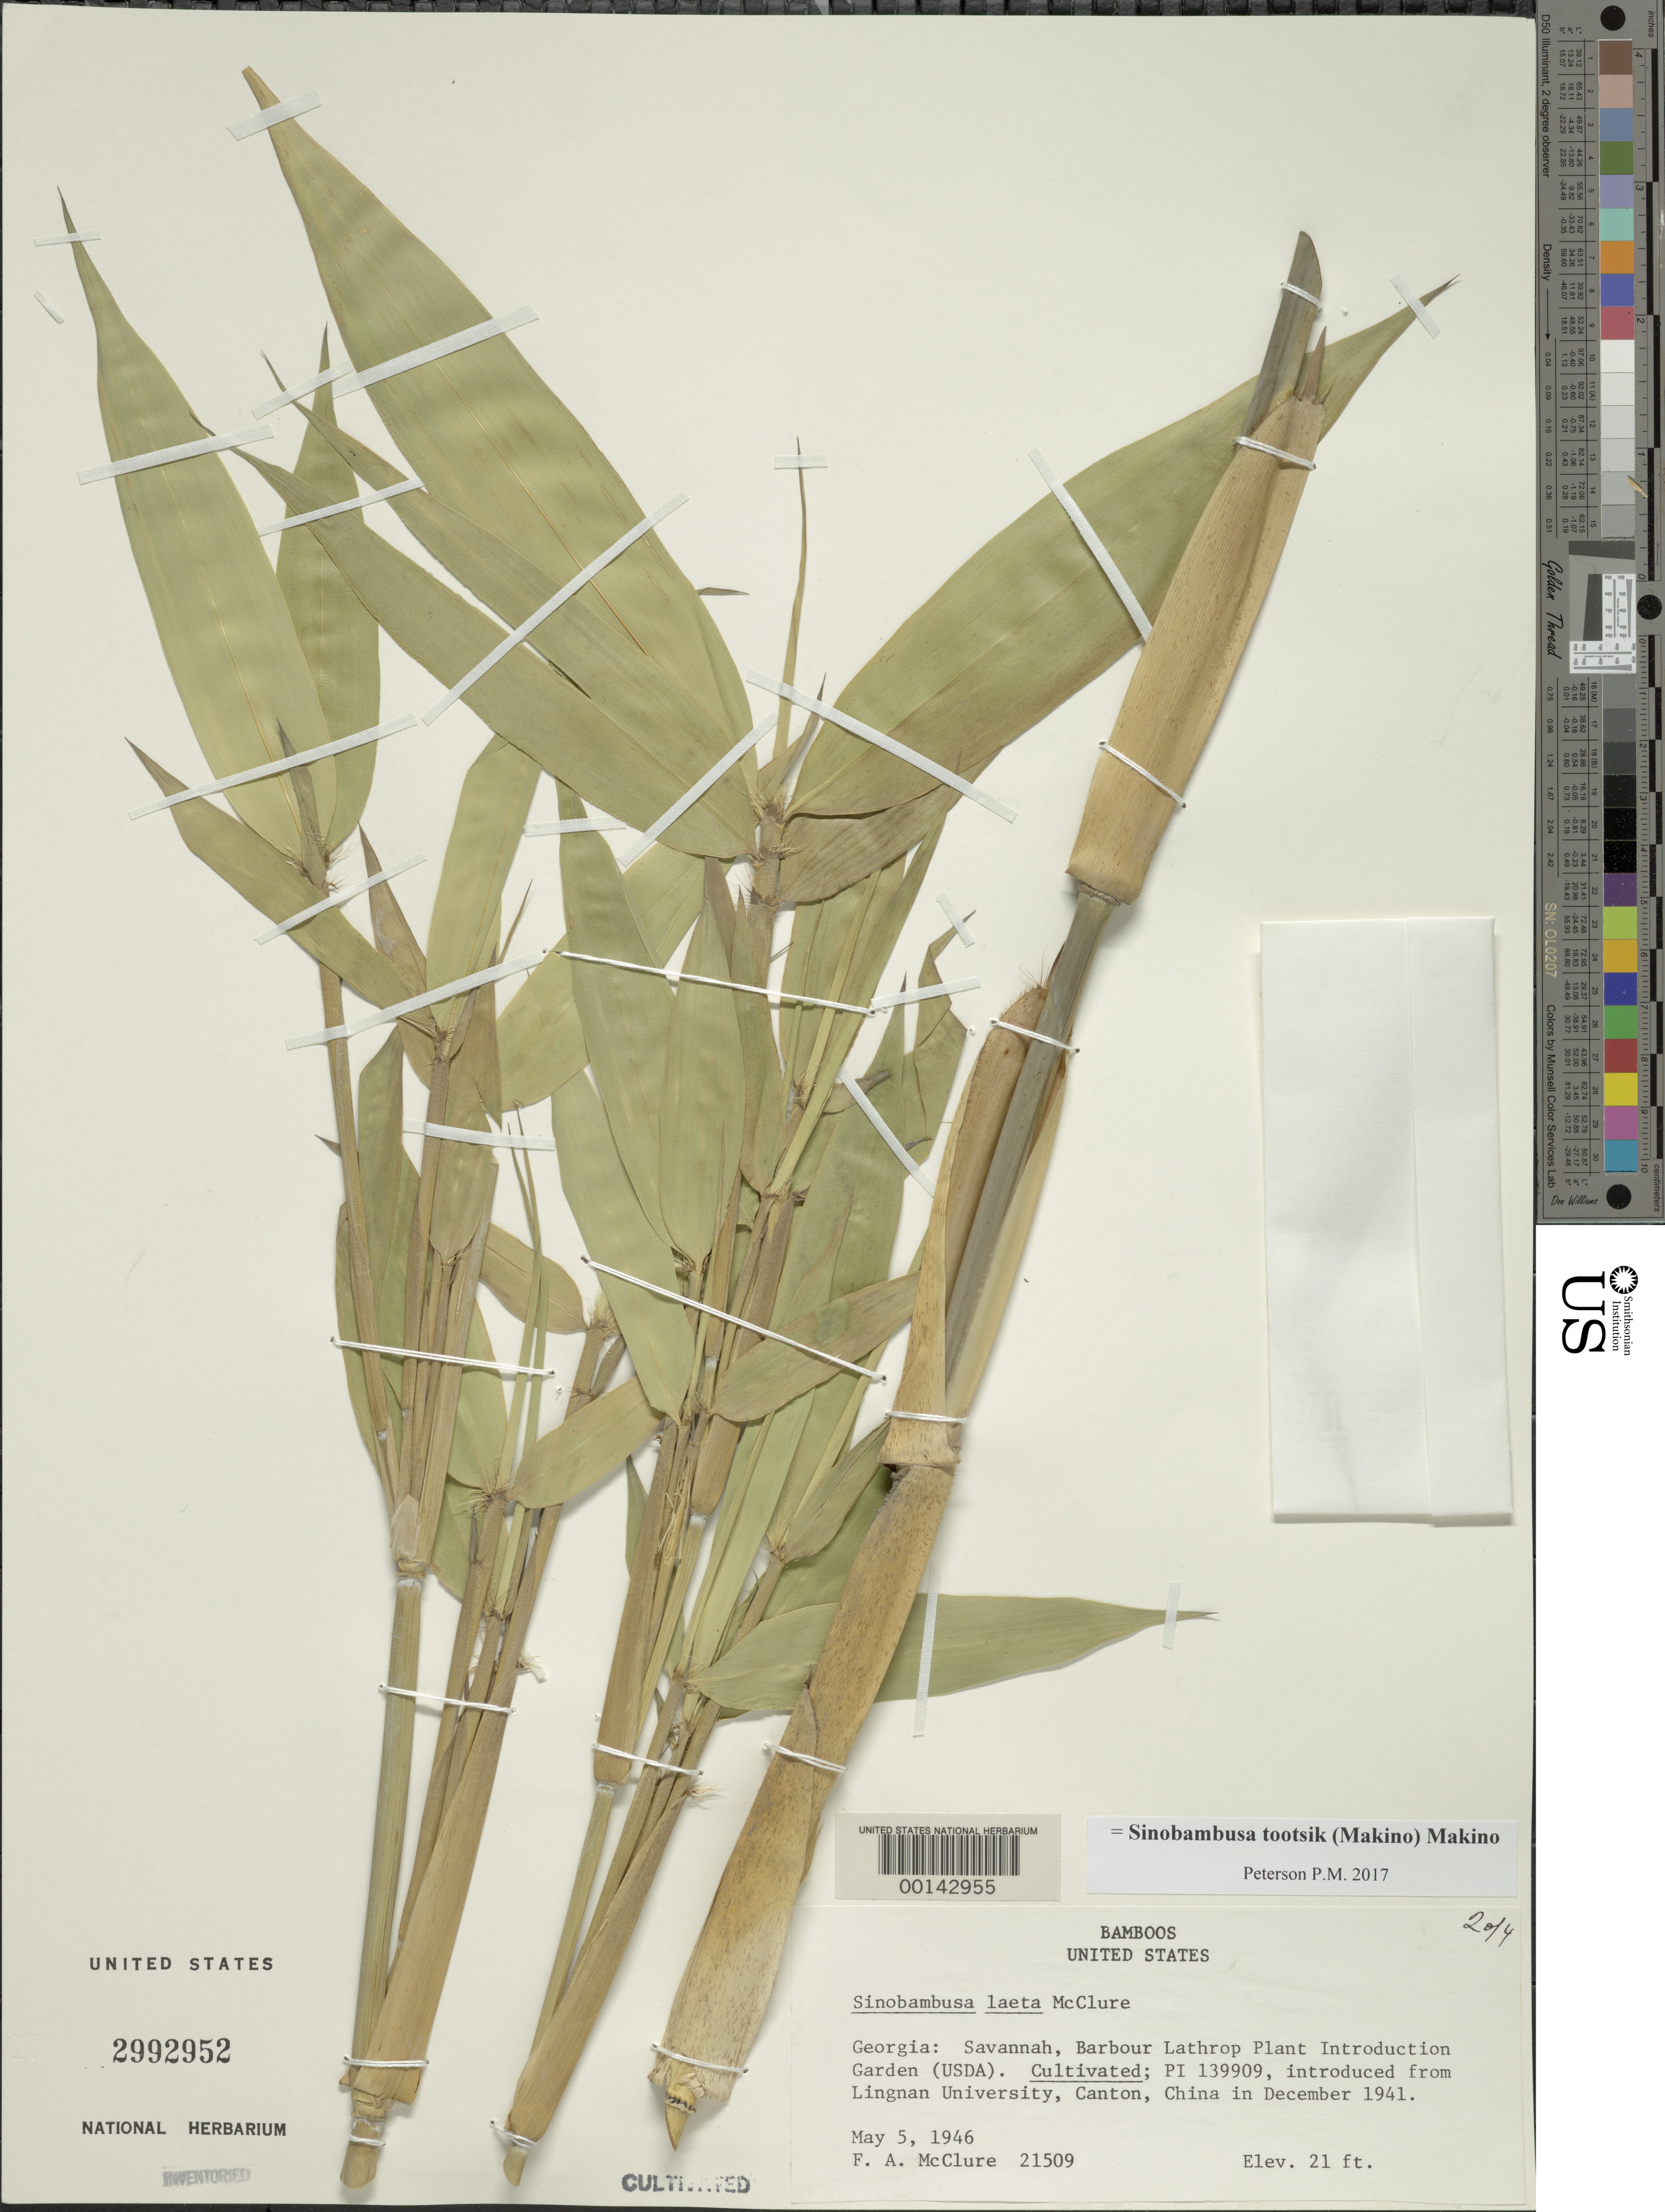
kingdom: Plantae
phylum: Tracheophyta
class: Liliopsida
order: Poales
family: Poaceae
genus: Sinobambusa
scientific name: Sinobambusa tootsik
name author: Makino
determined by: Poaceae Reorganization Project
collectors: F. A. McClure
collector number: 21509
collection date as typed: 05 May 1946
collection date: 1946-05-05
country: United States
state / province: Georgia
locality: Savannah, Barbour Lathrop Plant Introduction Garden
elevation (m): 6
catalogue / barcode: US 2992952